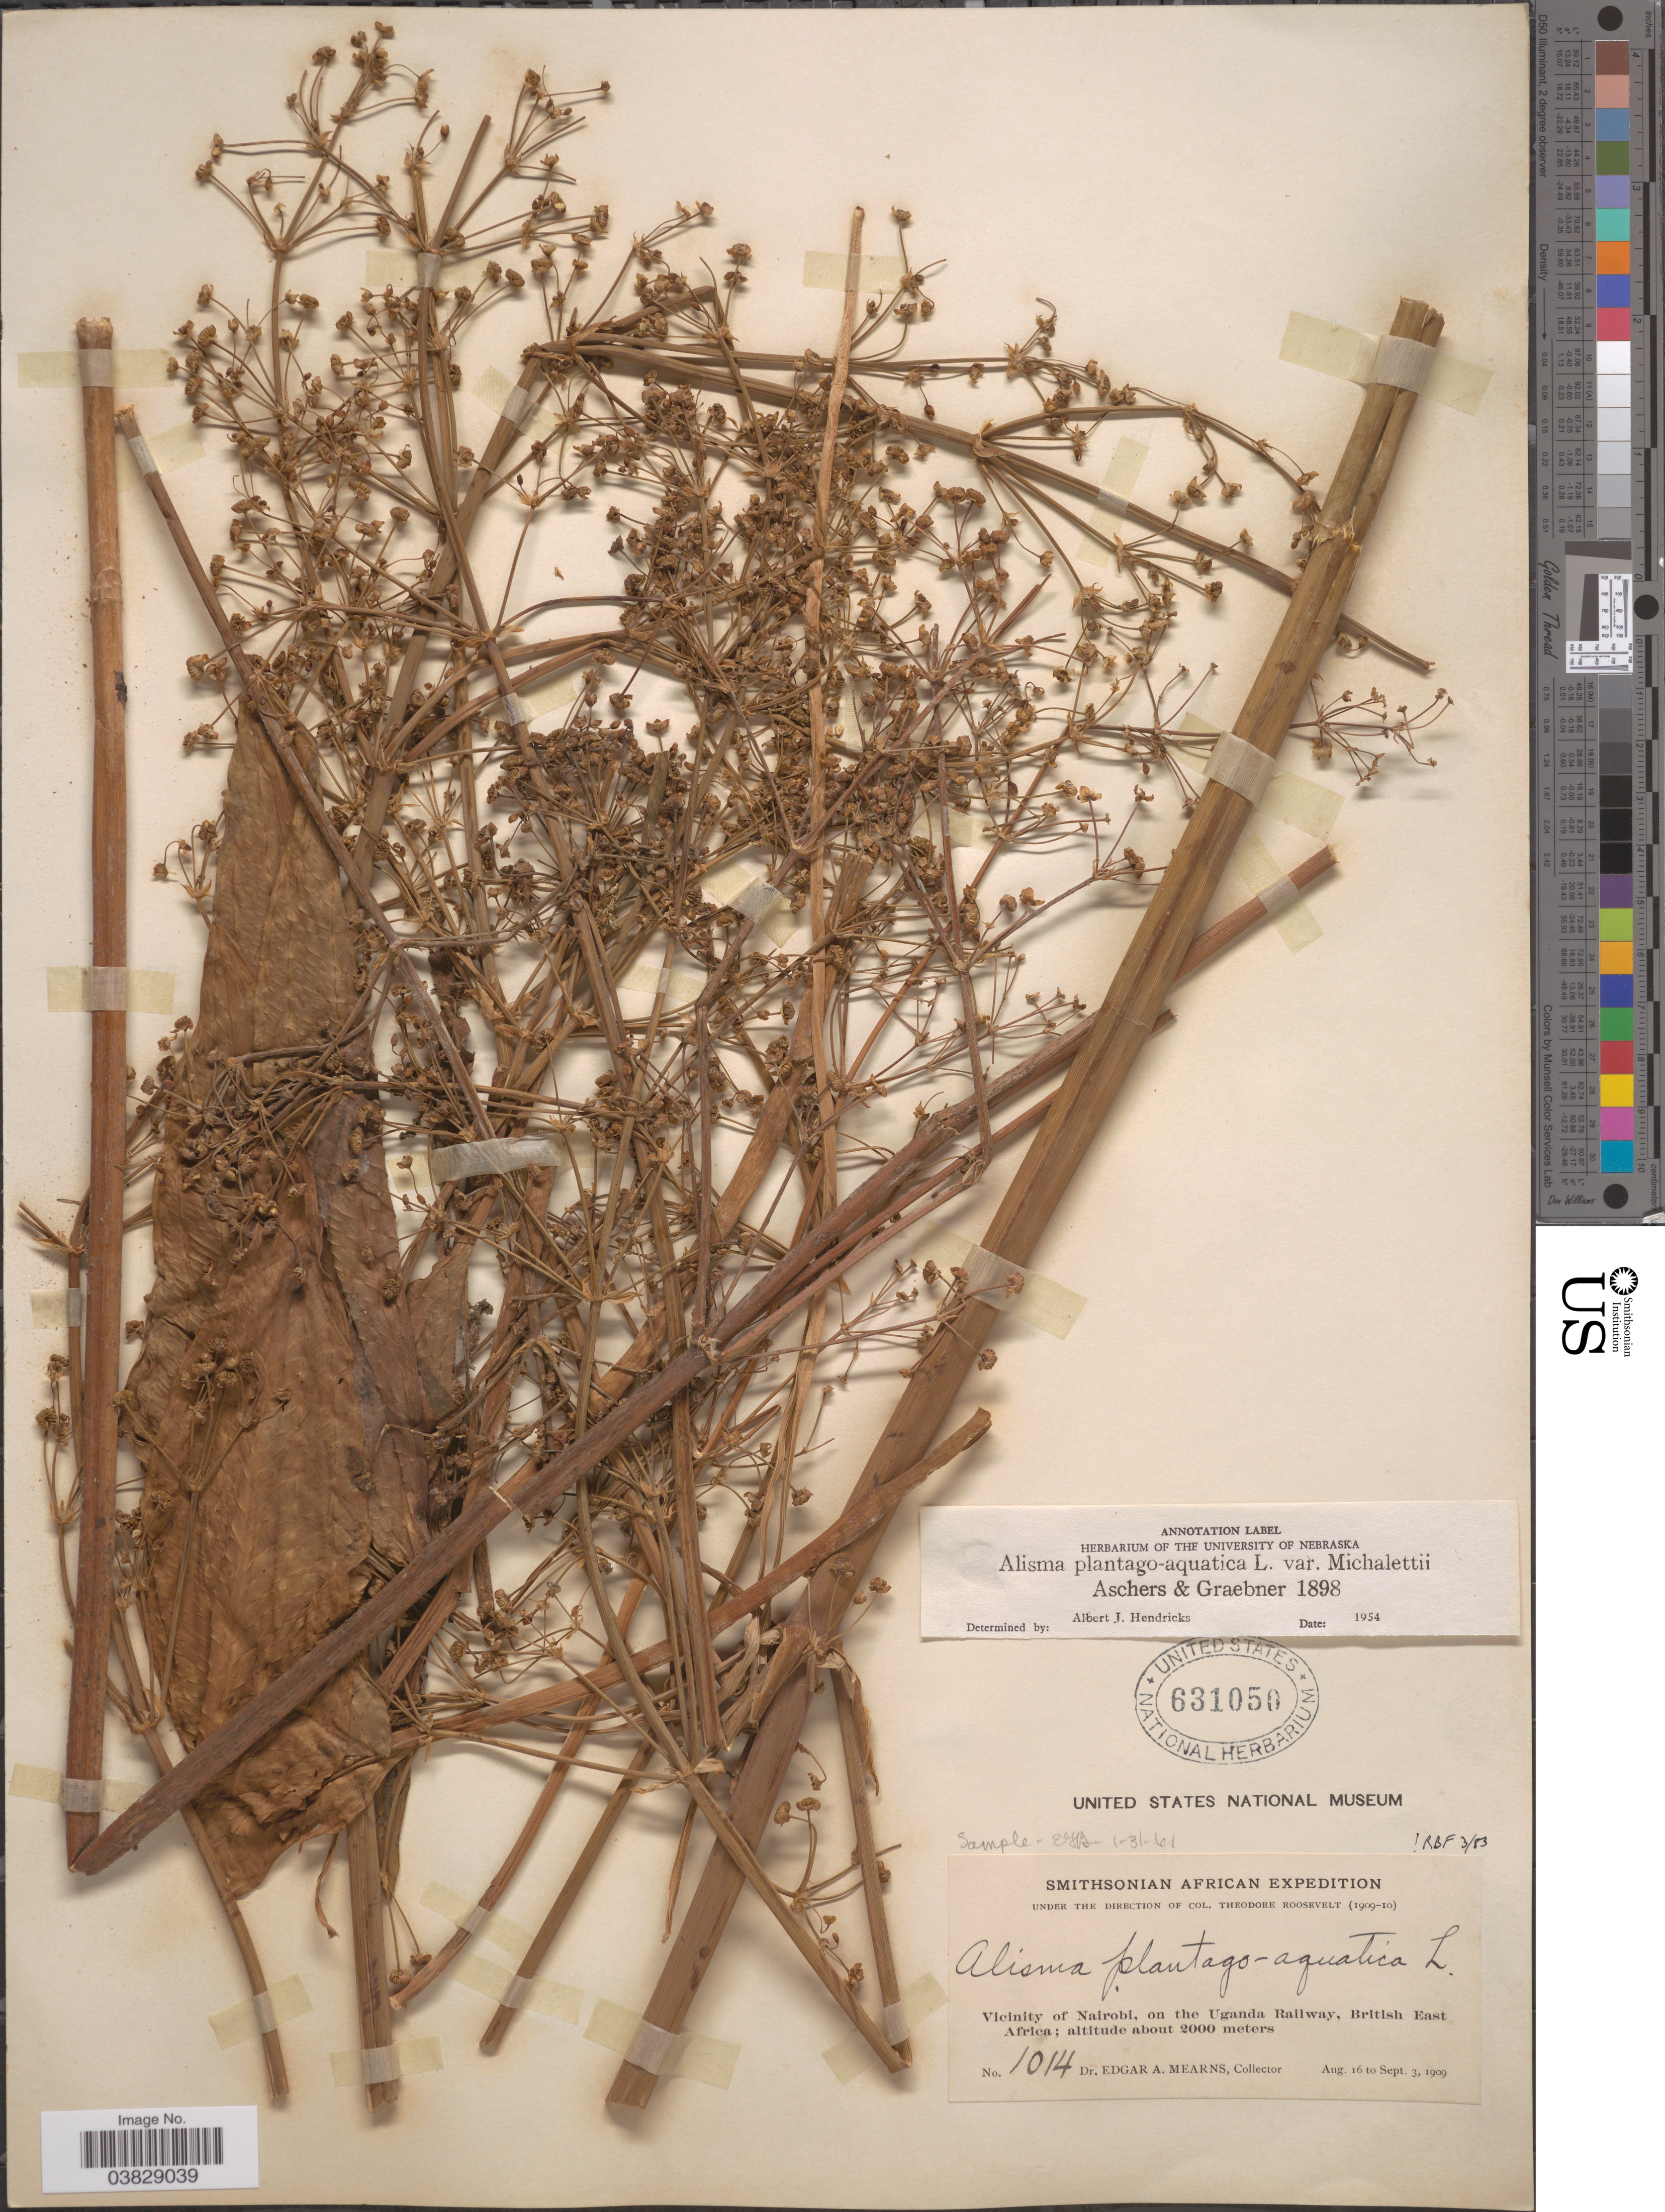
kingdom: Plantae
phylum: Tracheophyta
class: Liliopsida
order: Alismatales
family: Alismataceae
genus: Alisma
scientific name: Alisma plantago-aquatica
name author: L.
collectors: E. A. Mearns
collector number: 1014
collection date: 1909-08-16/1909-09-03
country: Uganda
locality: Vicinity of Nairobi, on the Uganda Railway, British East Africa.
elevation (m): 2000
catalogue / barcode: US 631050